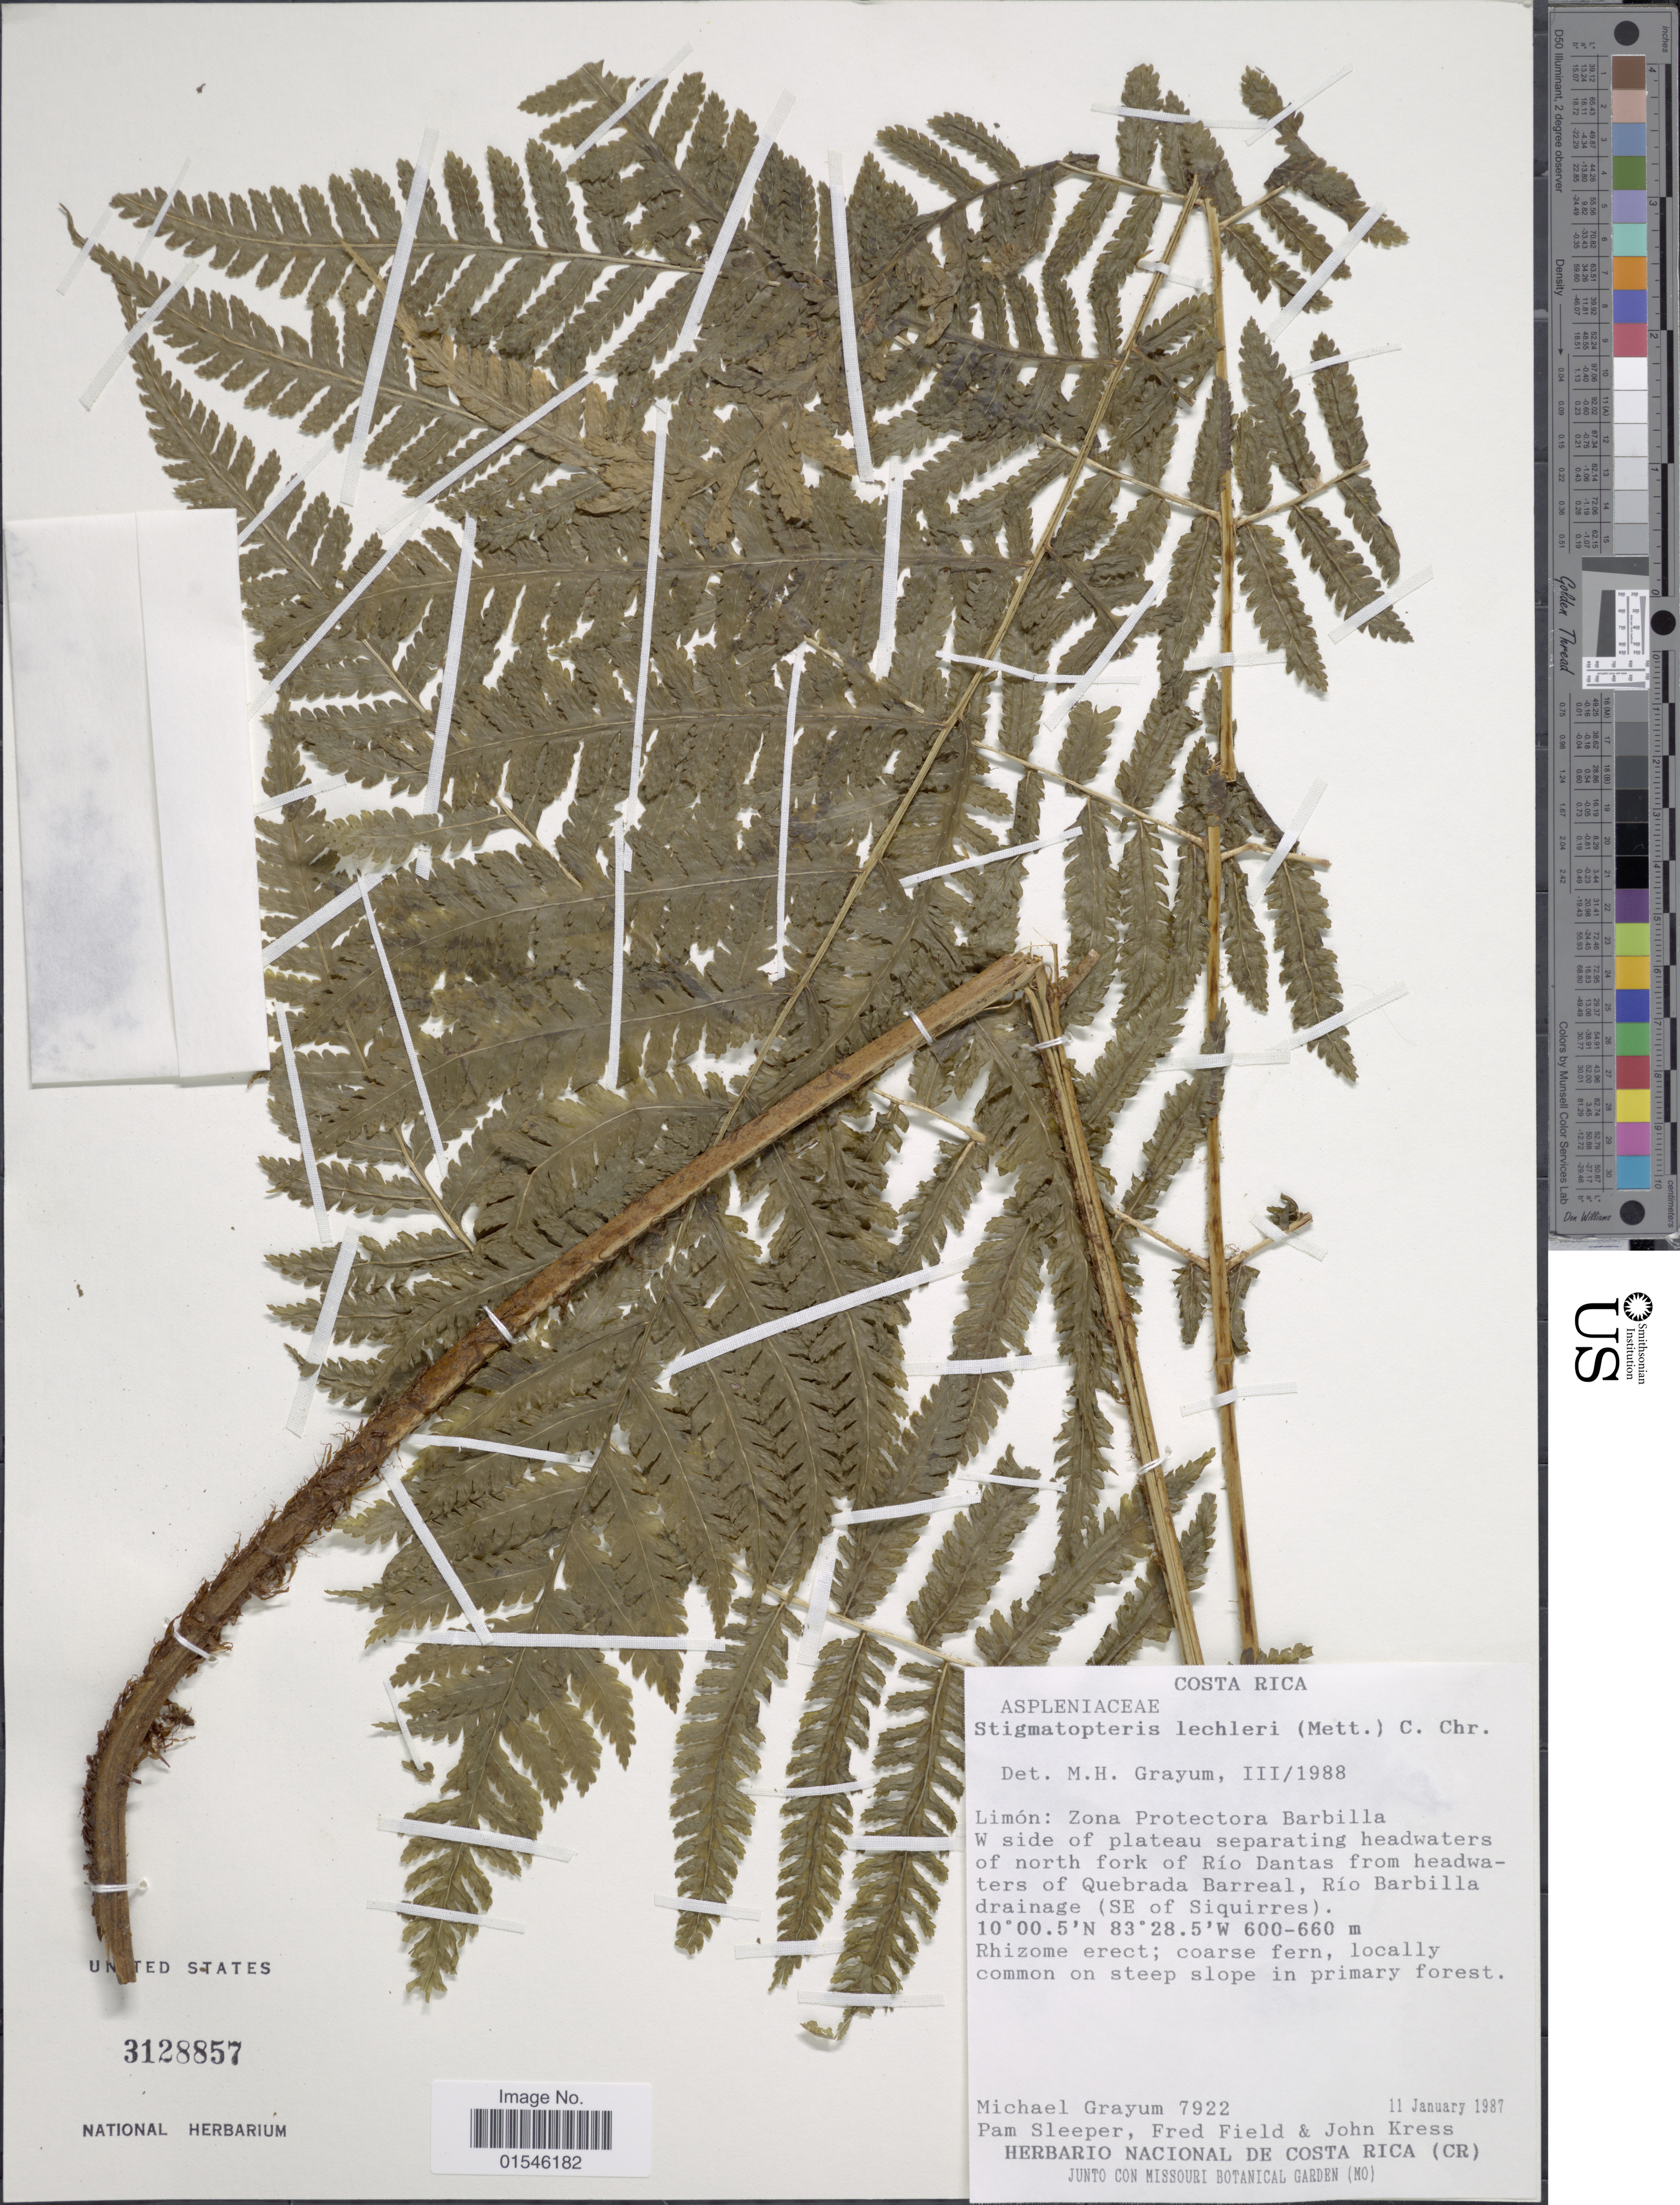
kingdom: Plantae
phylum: Tracheophyta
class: Polypodiopsida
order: Polypodiales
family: Dryopteridaceae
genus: Stigmatopteris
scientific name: Stigmatopteris lechleri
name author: (Mett.) C. Chr.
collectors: M. H. Grayum, P. Sleeper, F. Field & J. Kress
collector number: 7922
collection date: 1987-01-11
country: Costa Rica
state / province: Limón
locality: Zona Protectora Barbilla W side of plateau separating headwaters of north fork of Río Dantas from headwaters of Quebrada Barreal, Río barbilla drainage (SE of Siquirres)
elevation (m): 600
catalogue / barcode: US 3128857